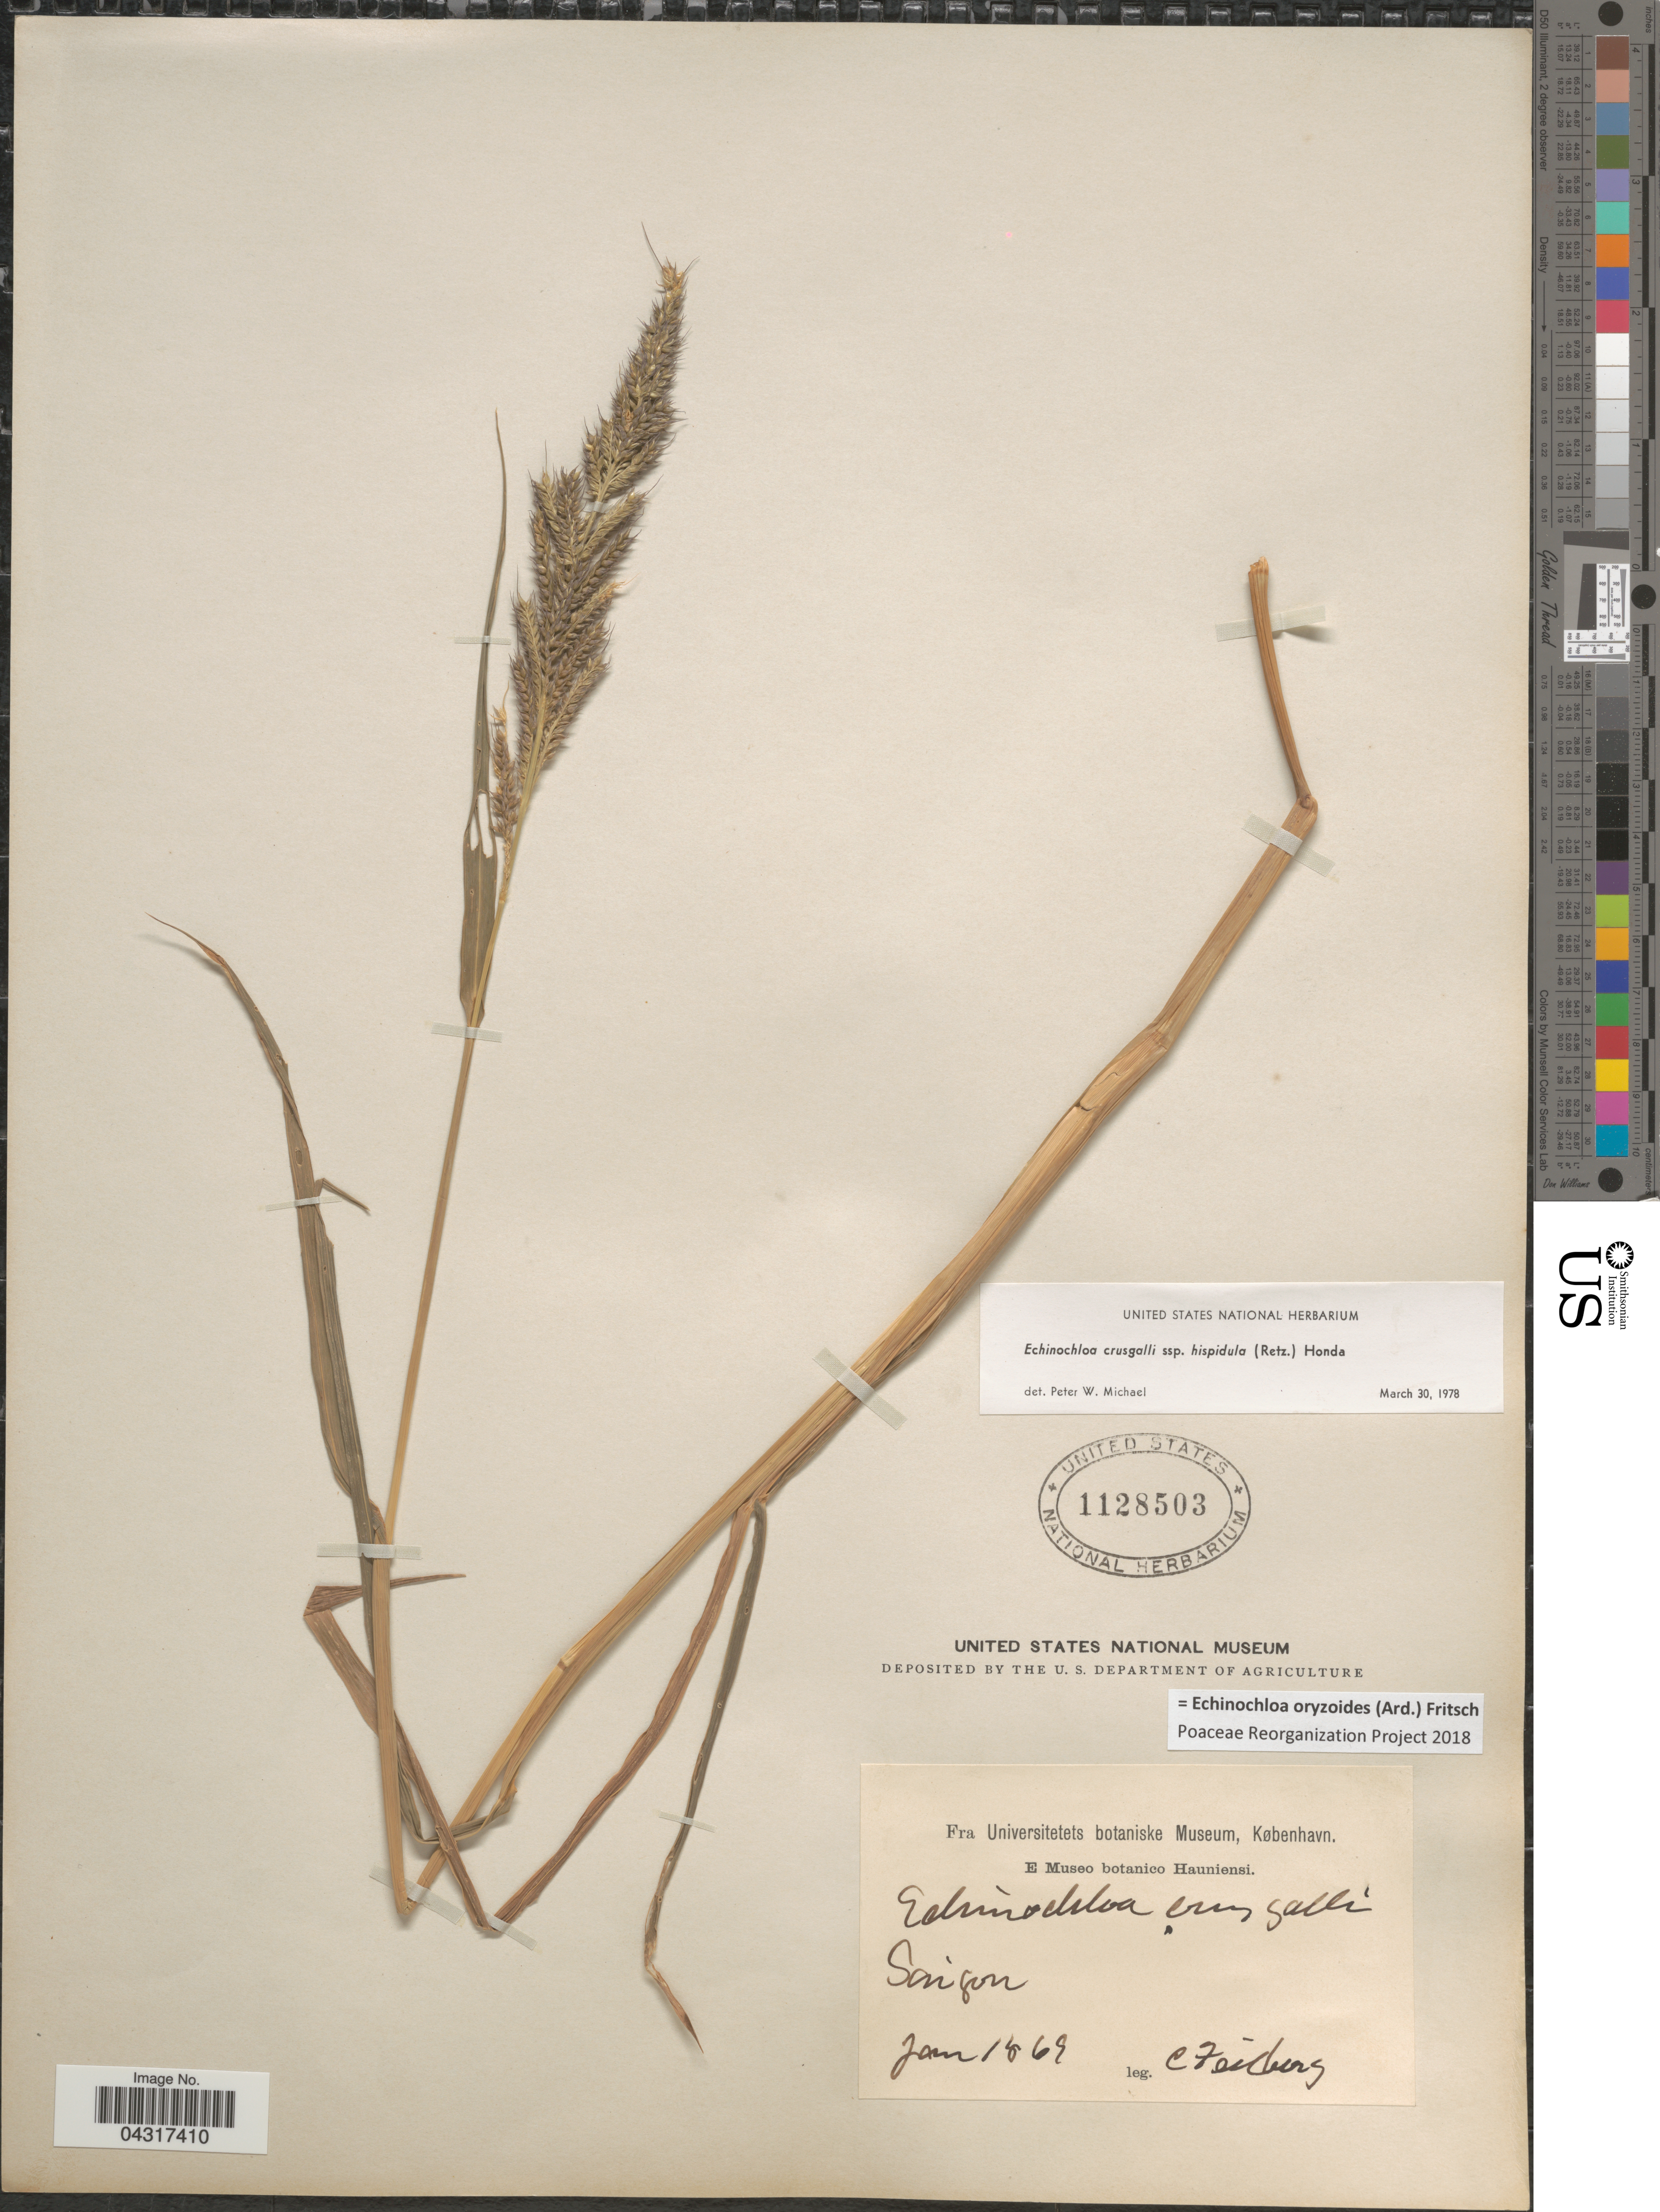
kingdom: Plantae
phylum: Tracheophyta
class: Liliopsida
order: Poales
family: Poaceae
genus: Echinochloa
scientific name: Echinochloa oryzoides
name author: (Ard.) Fritsch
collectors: C. Fechers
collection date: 1869-01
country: Vietnam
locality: Saigon.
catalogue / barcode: US 1128503